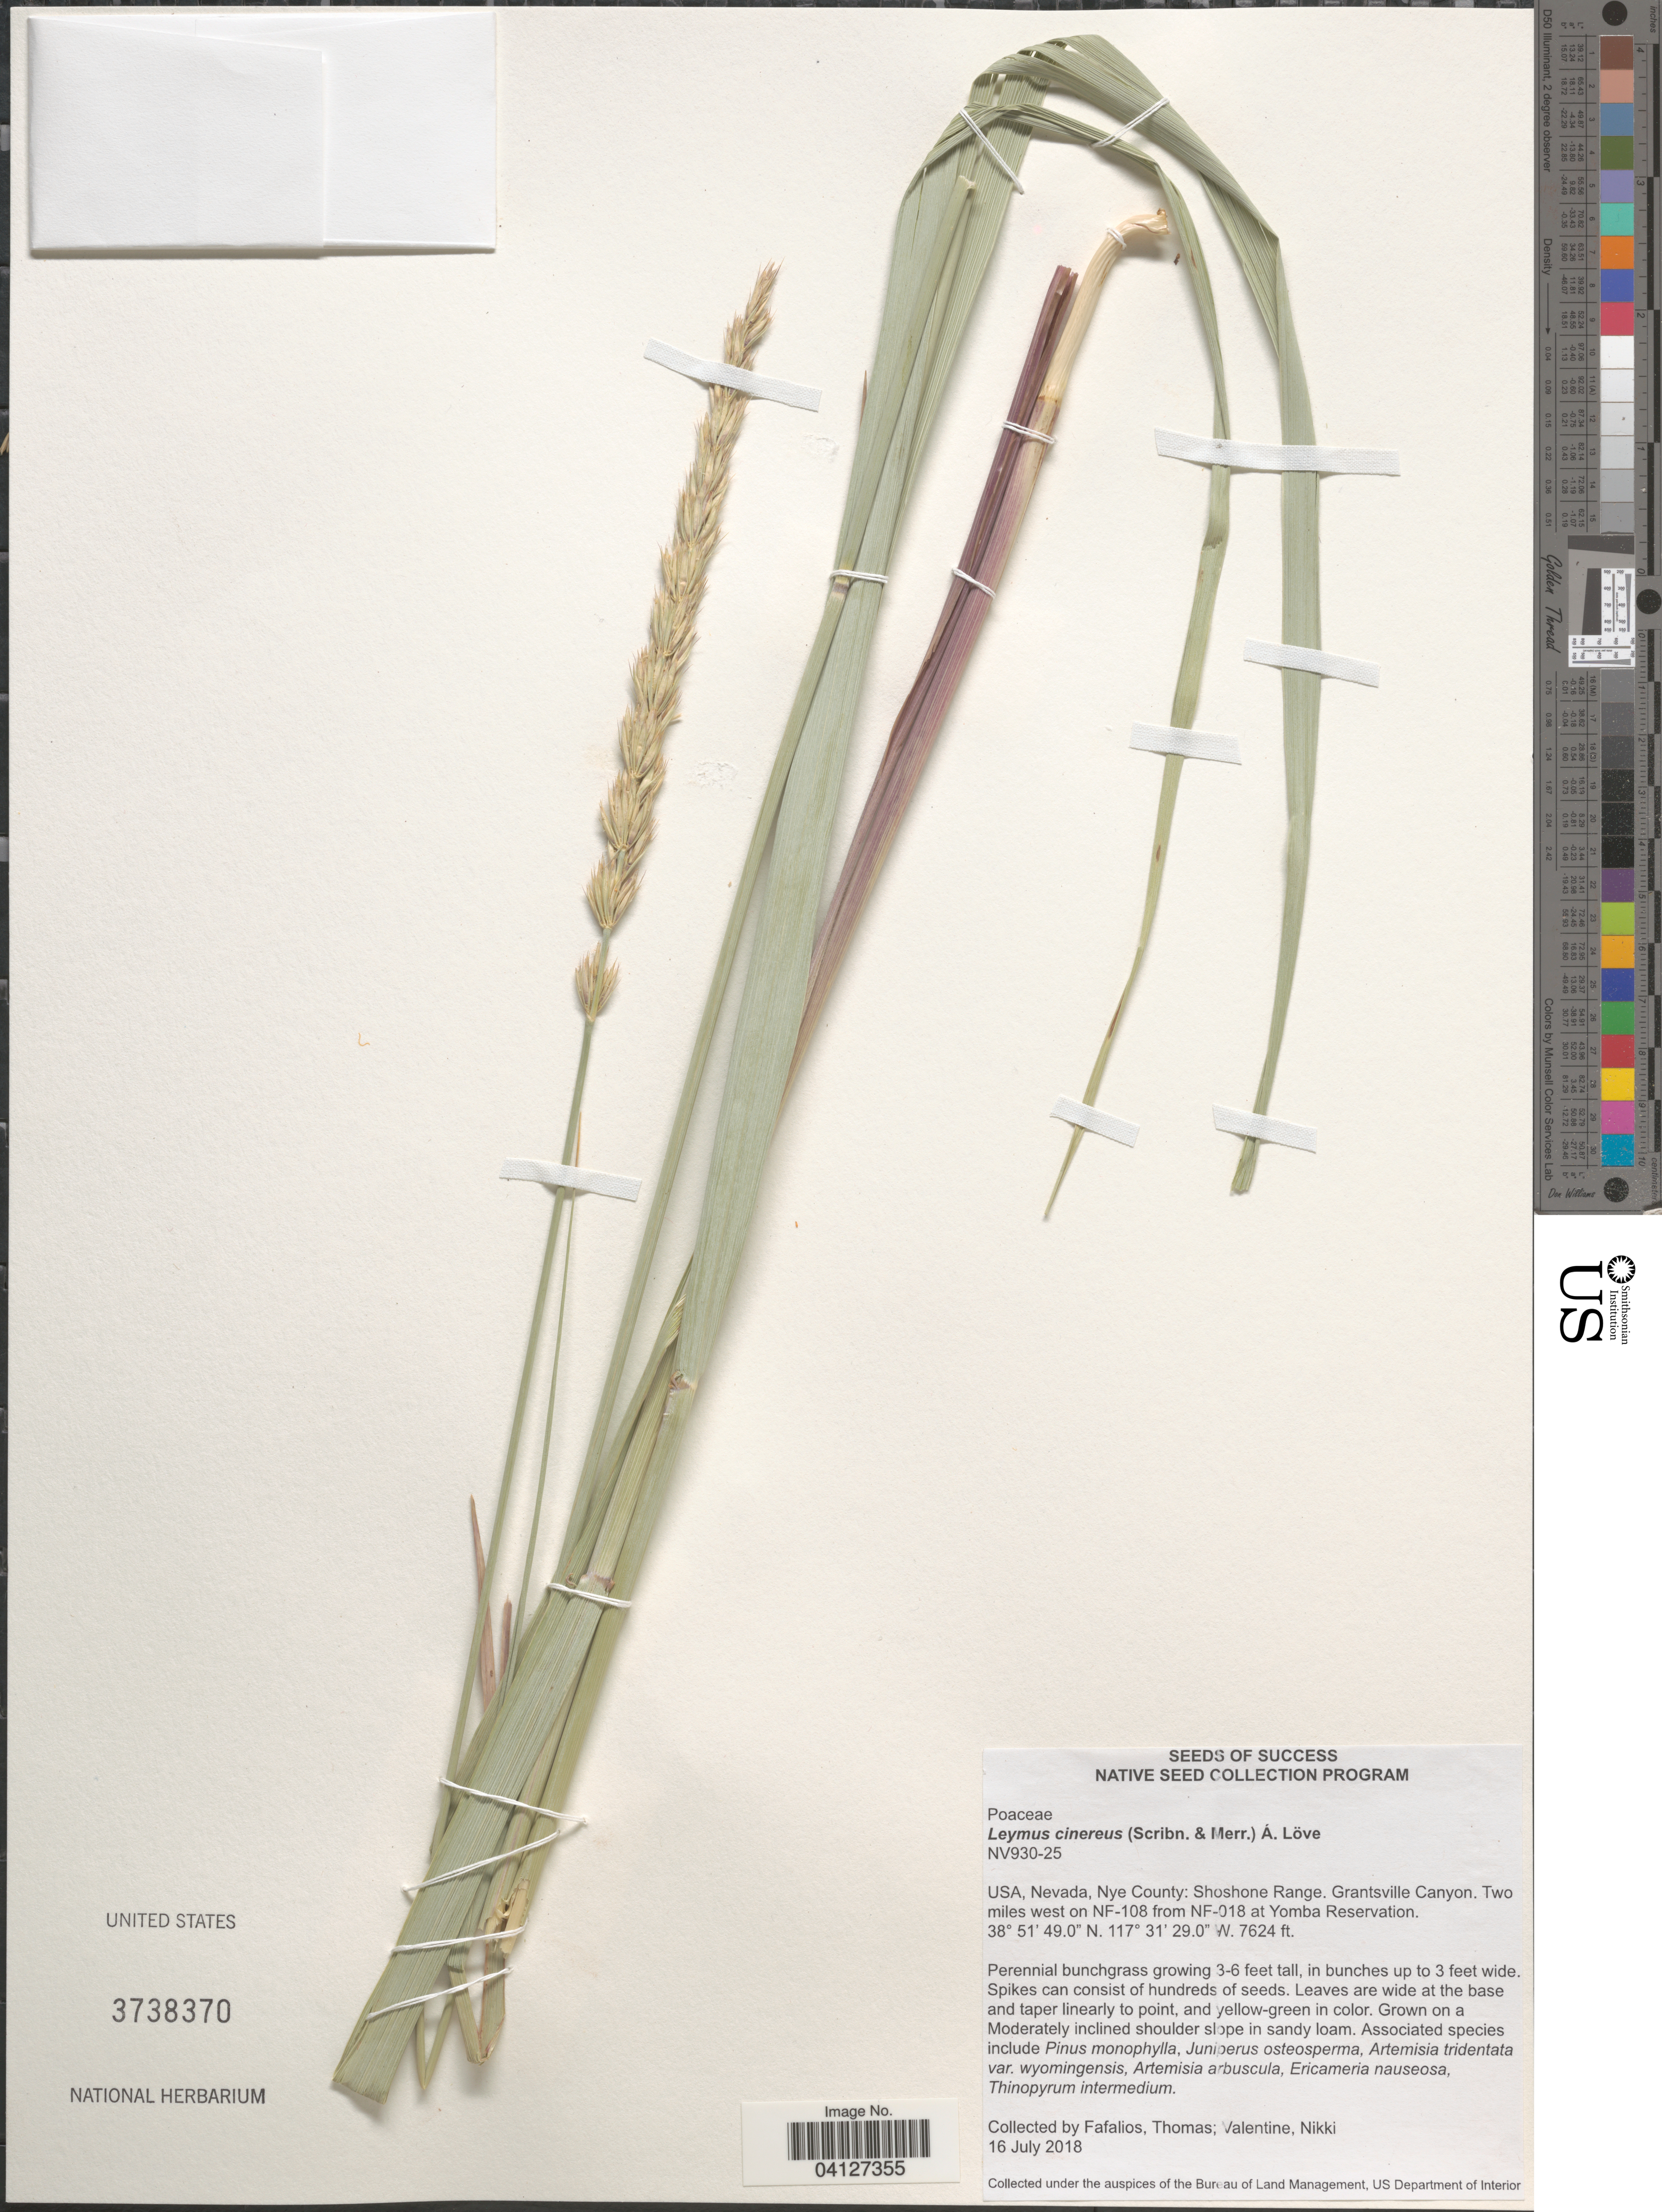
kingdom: Plantae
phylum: Tracheophyta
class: Liliopsida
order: Poales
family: Poaceae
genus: Leymus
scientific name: Leymus cinereus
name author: (Scribn. & Merr.) Á. Löve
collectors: Fafalios, -- Thomas, Valentine & Nikki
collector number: NV930-25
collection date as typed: Transcribed d/m/y: 16/7/2018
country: United States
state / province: Nevada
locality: Nye County: Shoshone Range, Grantsville Canyon. Two miles west on NF-108 from NF-018 at Yomba Reservation.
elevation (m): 2324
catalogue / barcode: US 3738370